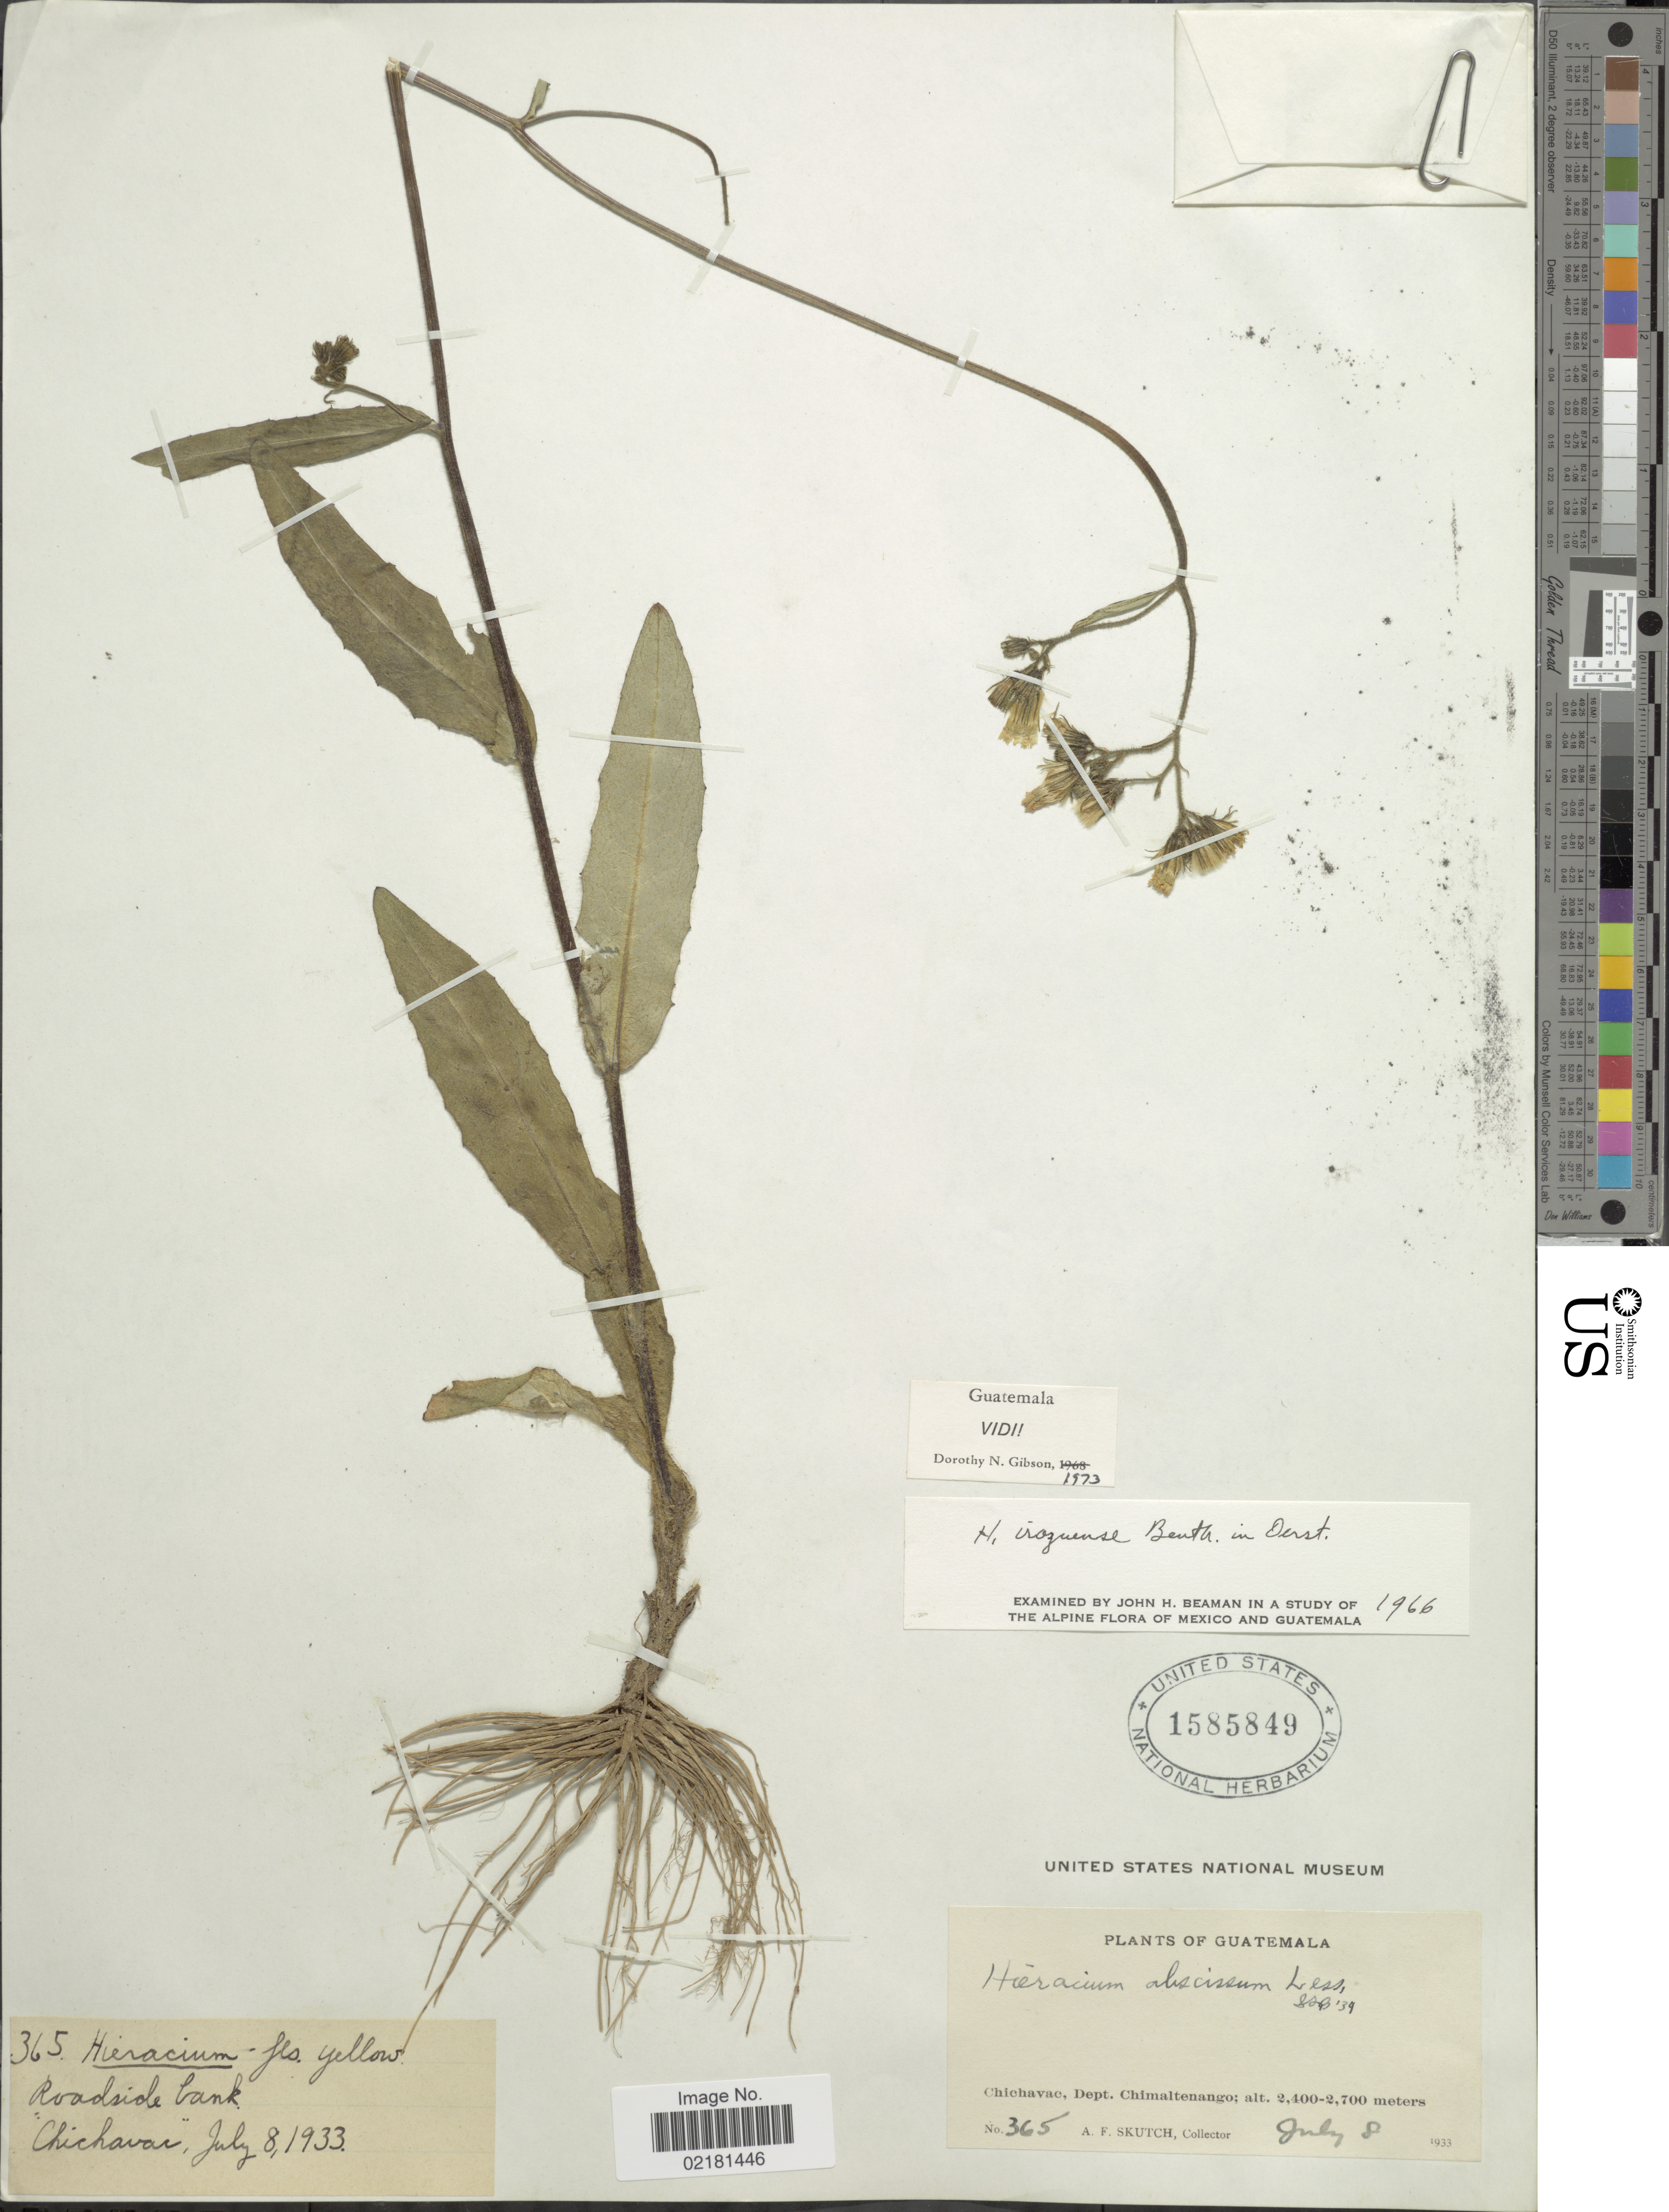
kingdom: Plantae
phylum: Tracheophyta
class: Magnoliopsida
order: Asterales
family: Asteraceae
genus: Hieracium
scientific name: Hieracium irasuense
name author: Benth.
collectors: A. F. Skutch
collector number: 365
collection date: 1933-07-08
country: Guatemala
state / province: Chimaltenango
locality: Chichavac, roadside bank.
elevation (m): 2400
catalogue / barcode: US 1585849